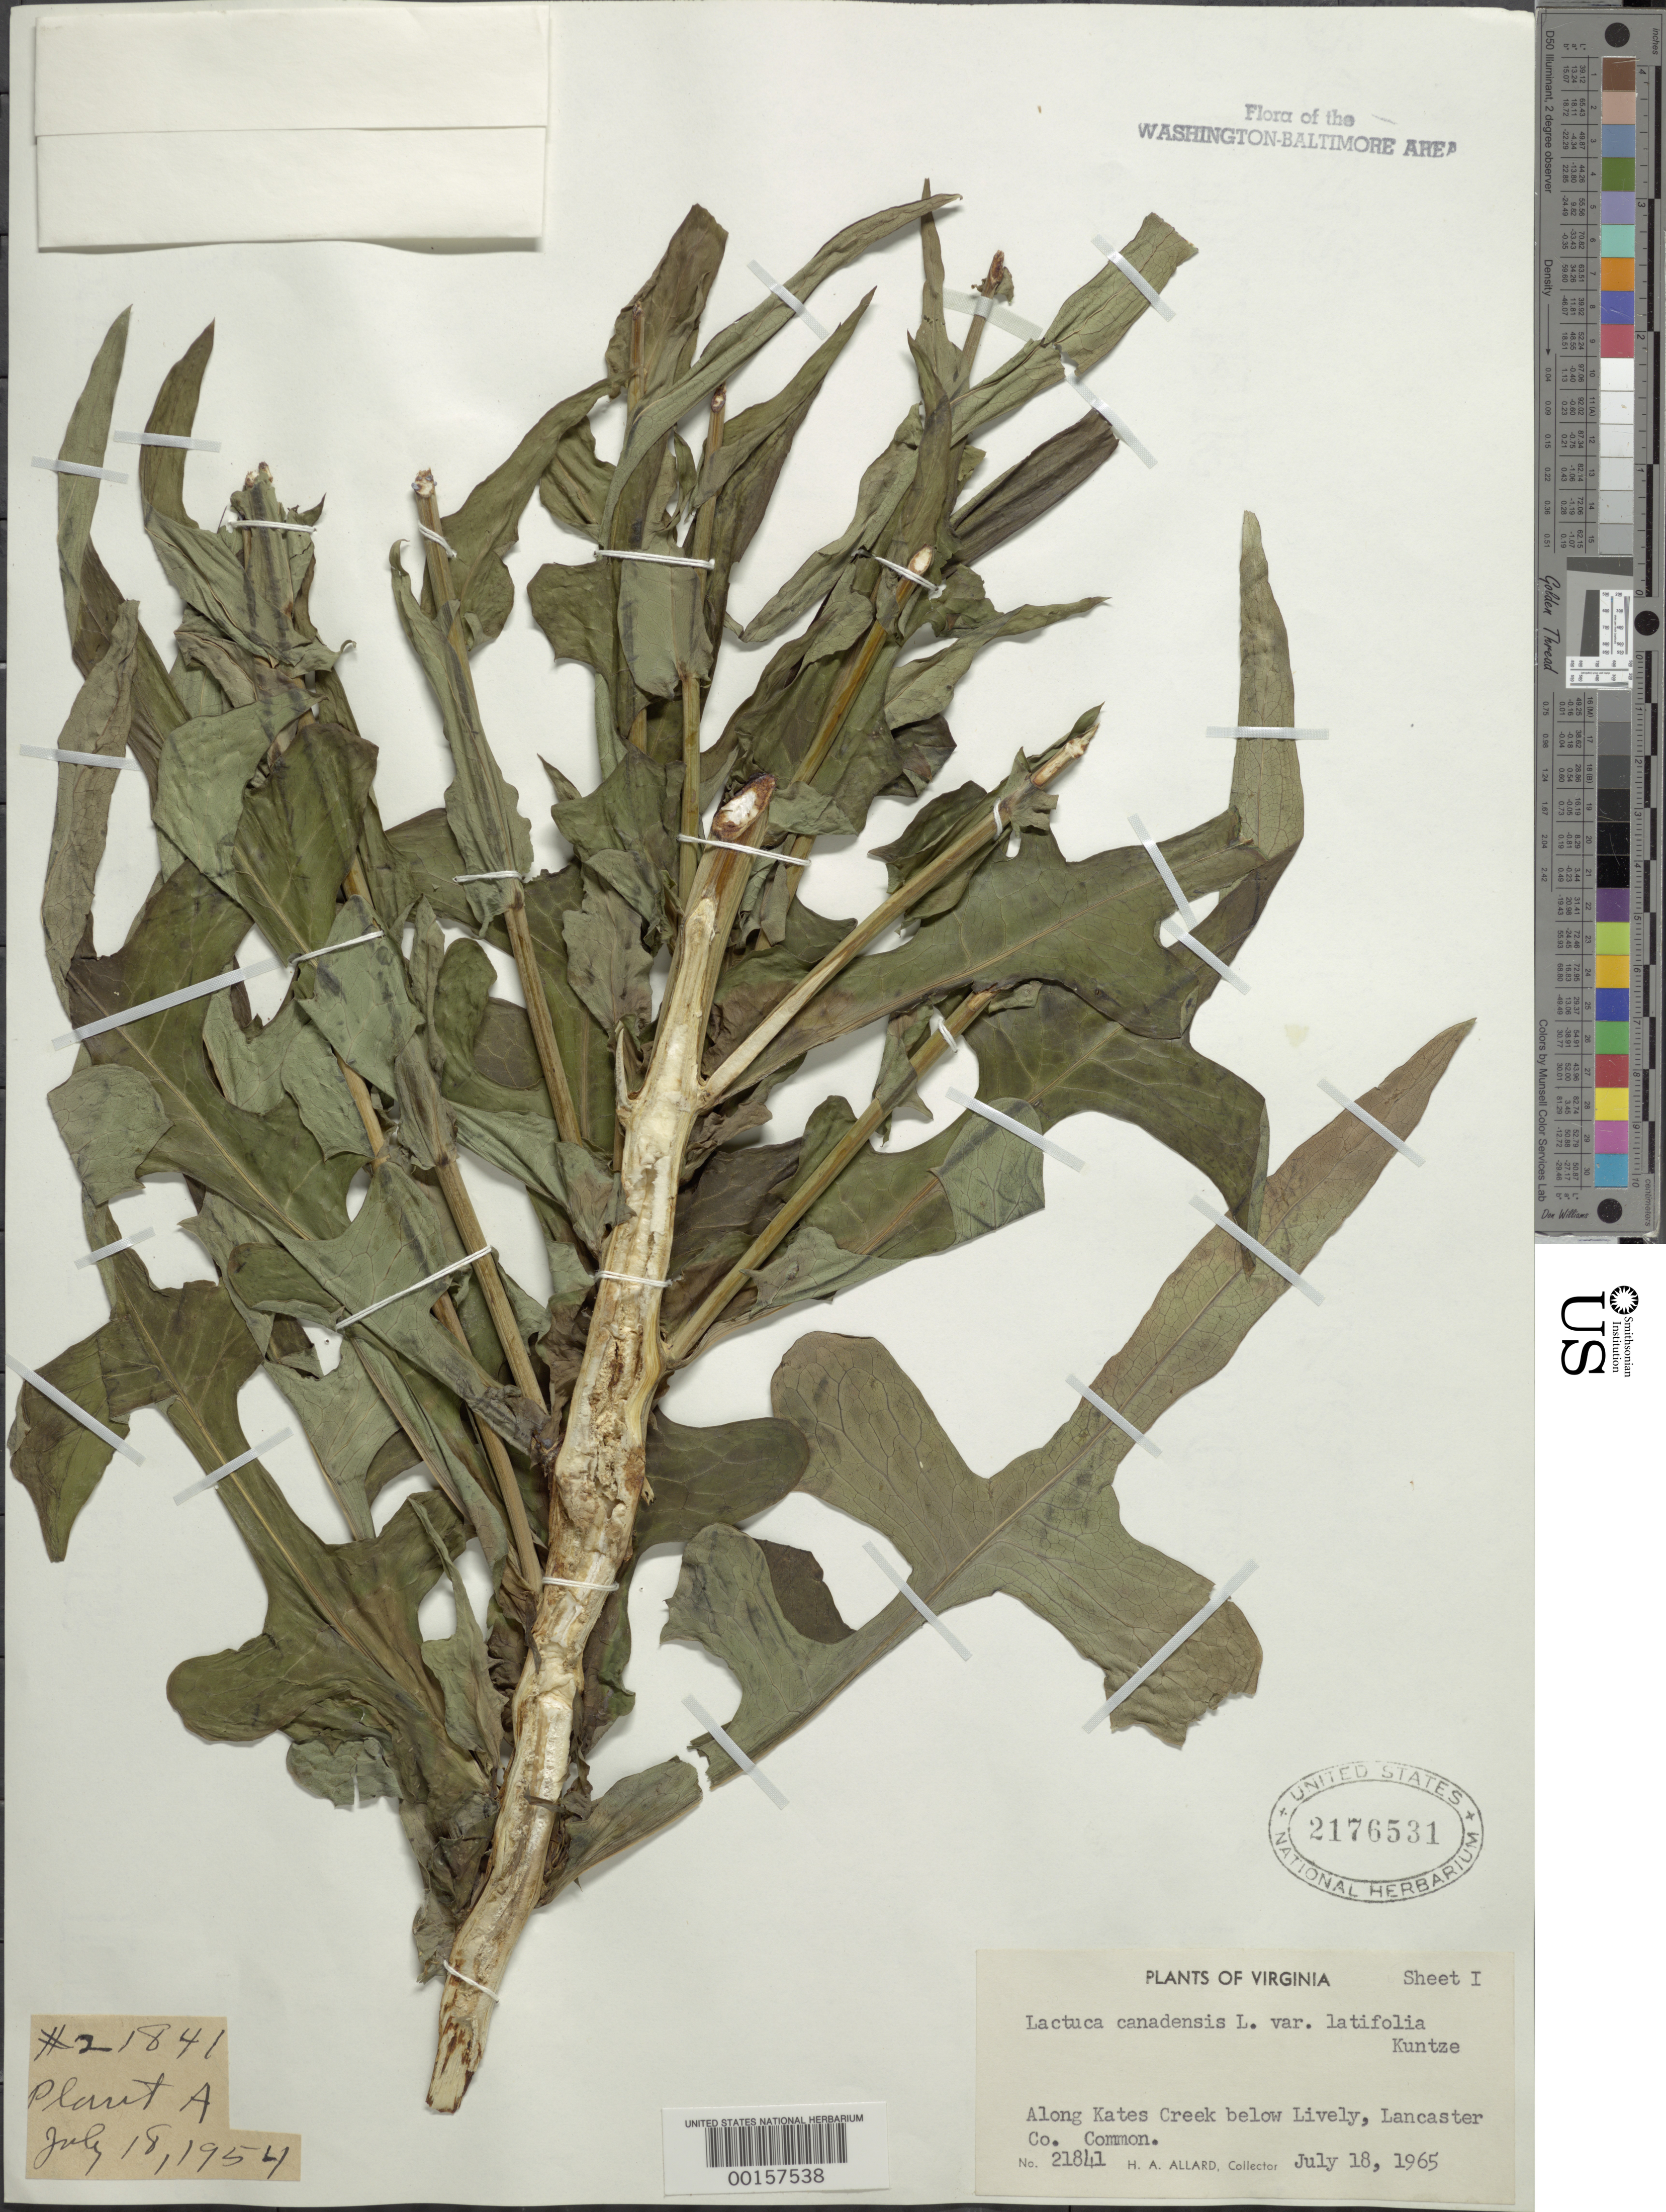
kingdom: Plantae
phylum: Tracheophyta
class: Magnoliopsida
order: Asterales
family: Asteraceae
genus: Lactuca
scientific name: Lactuca canadensis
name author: L.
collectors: H. A. Allard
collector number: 21841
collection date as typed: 18 Jul 1965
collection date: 1965-07-18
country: United States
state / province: Virginia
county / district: Lancaster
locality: Kates Creek below Lively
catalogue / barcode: US 2176531